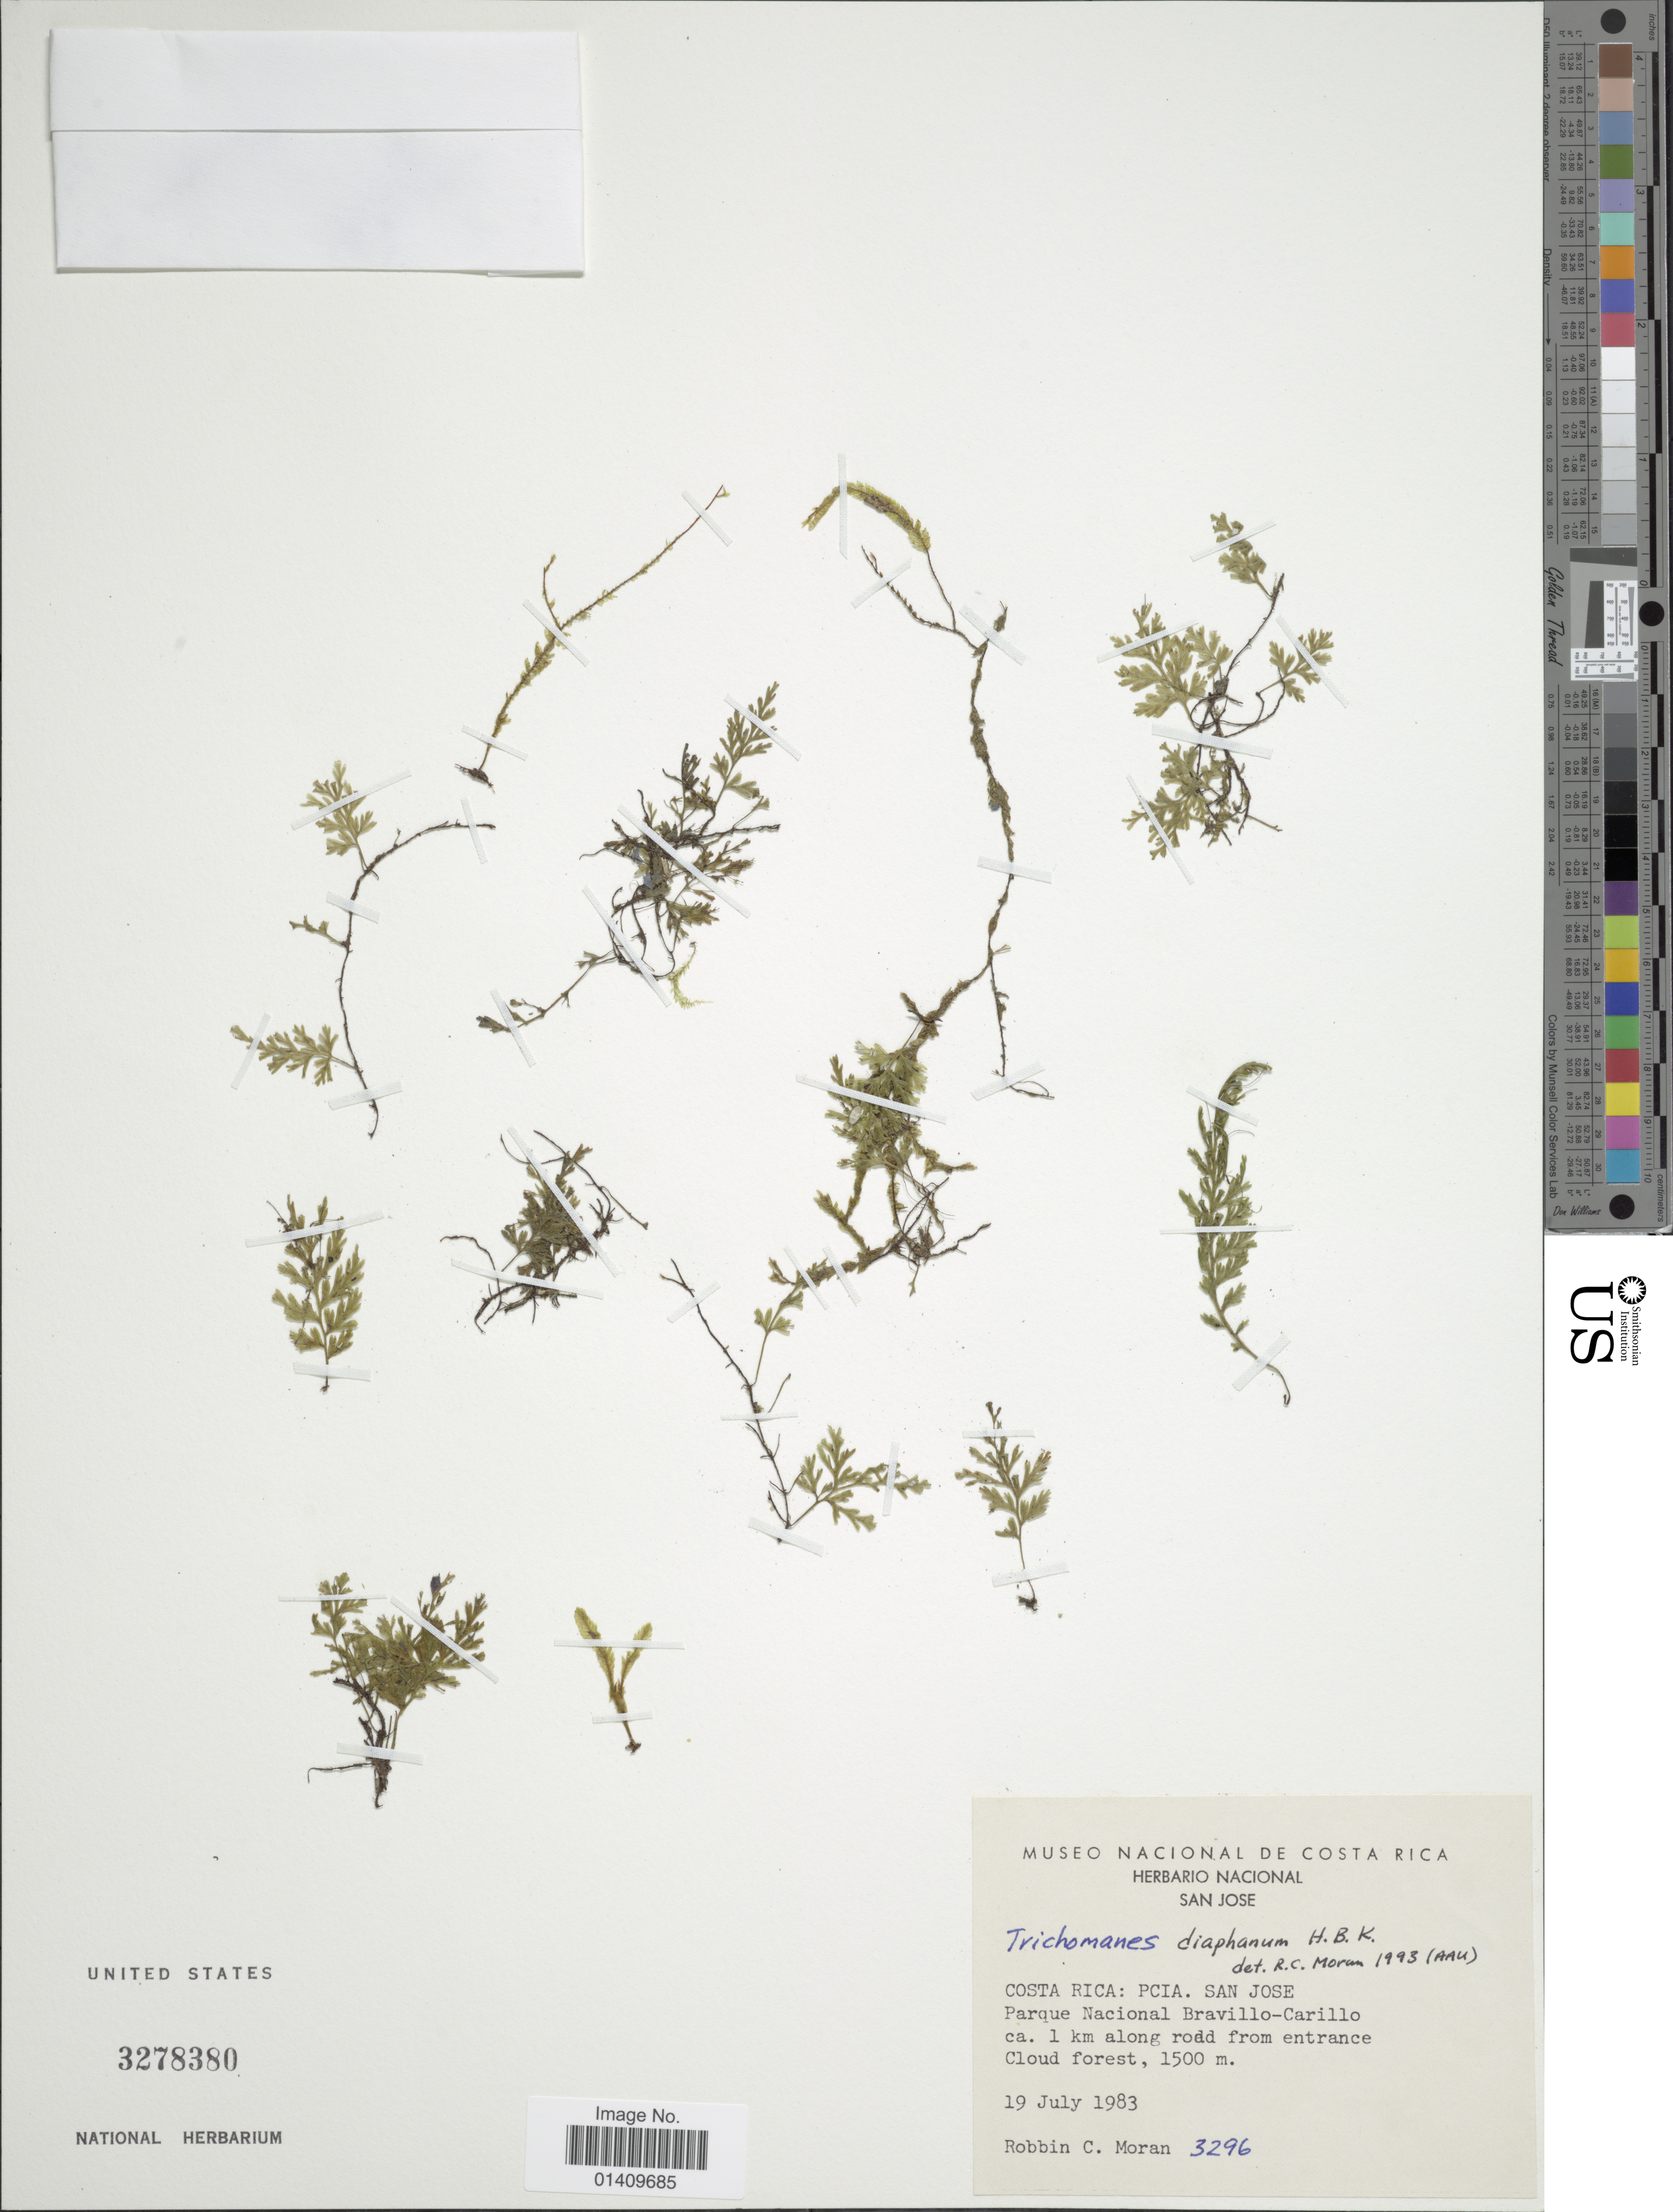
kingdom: Plantae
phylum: Tracheophyta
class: Polypodiopsida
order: Hymenophyllales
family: Hymenophyllaceae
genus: Polyphlebium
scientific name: Polyphlebium diaphanum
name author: (Kunth) Ebihara & Dubuisson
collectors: R. C. Moran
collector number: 3296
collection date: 1983-07-19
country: Costa Rica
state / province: San José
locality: Costa Rica: Pcia. San Jose parque nacional Bravillo Carillo ca. 1km along road from entrance cloud forest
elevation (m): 1500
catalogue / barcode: US 3278380